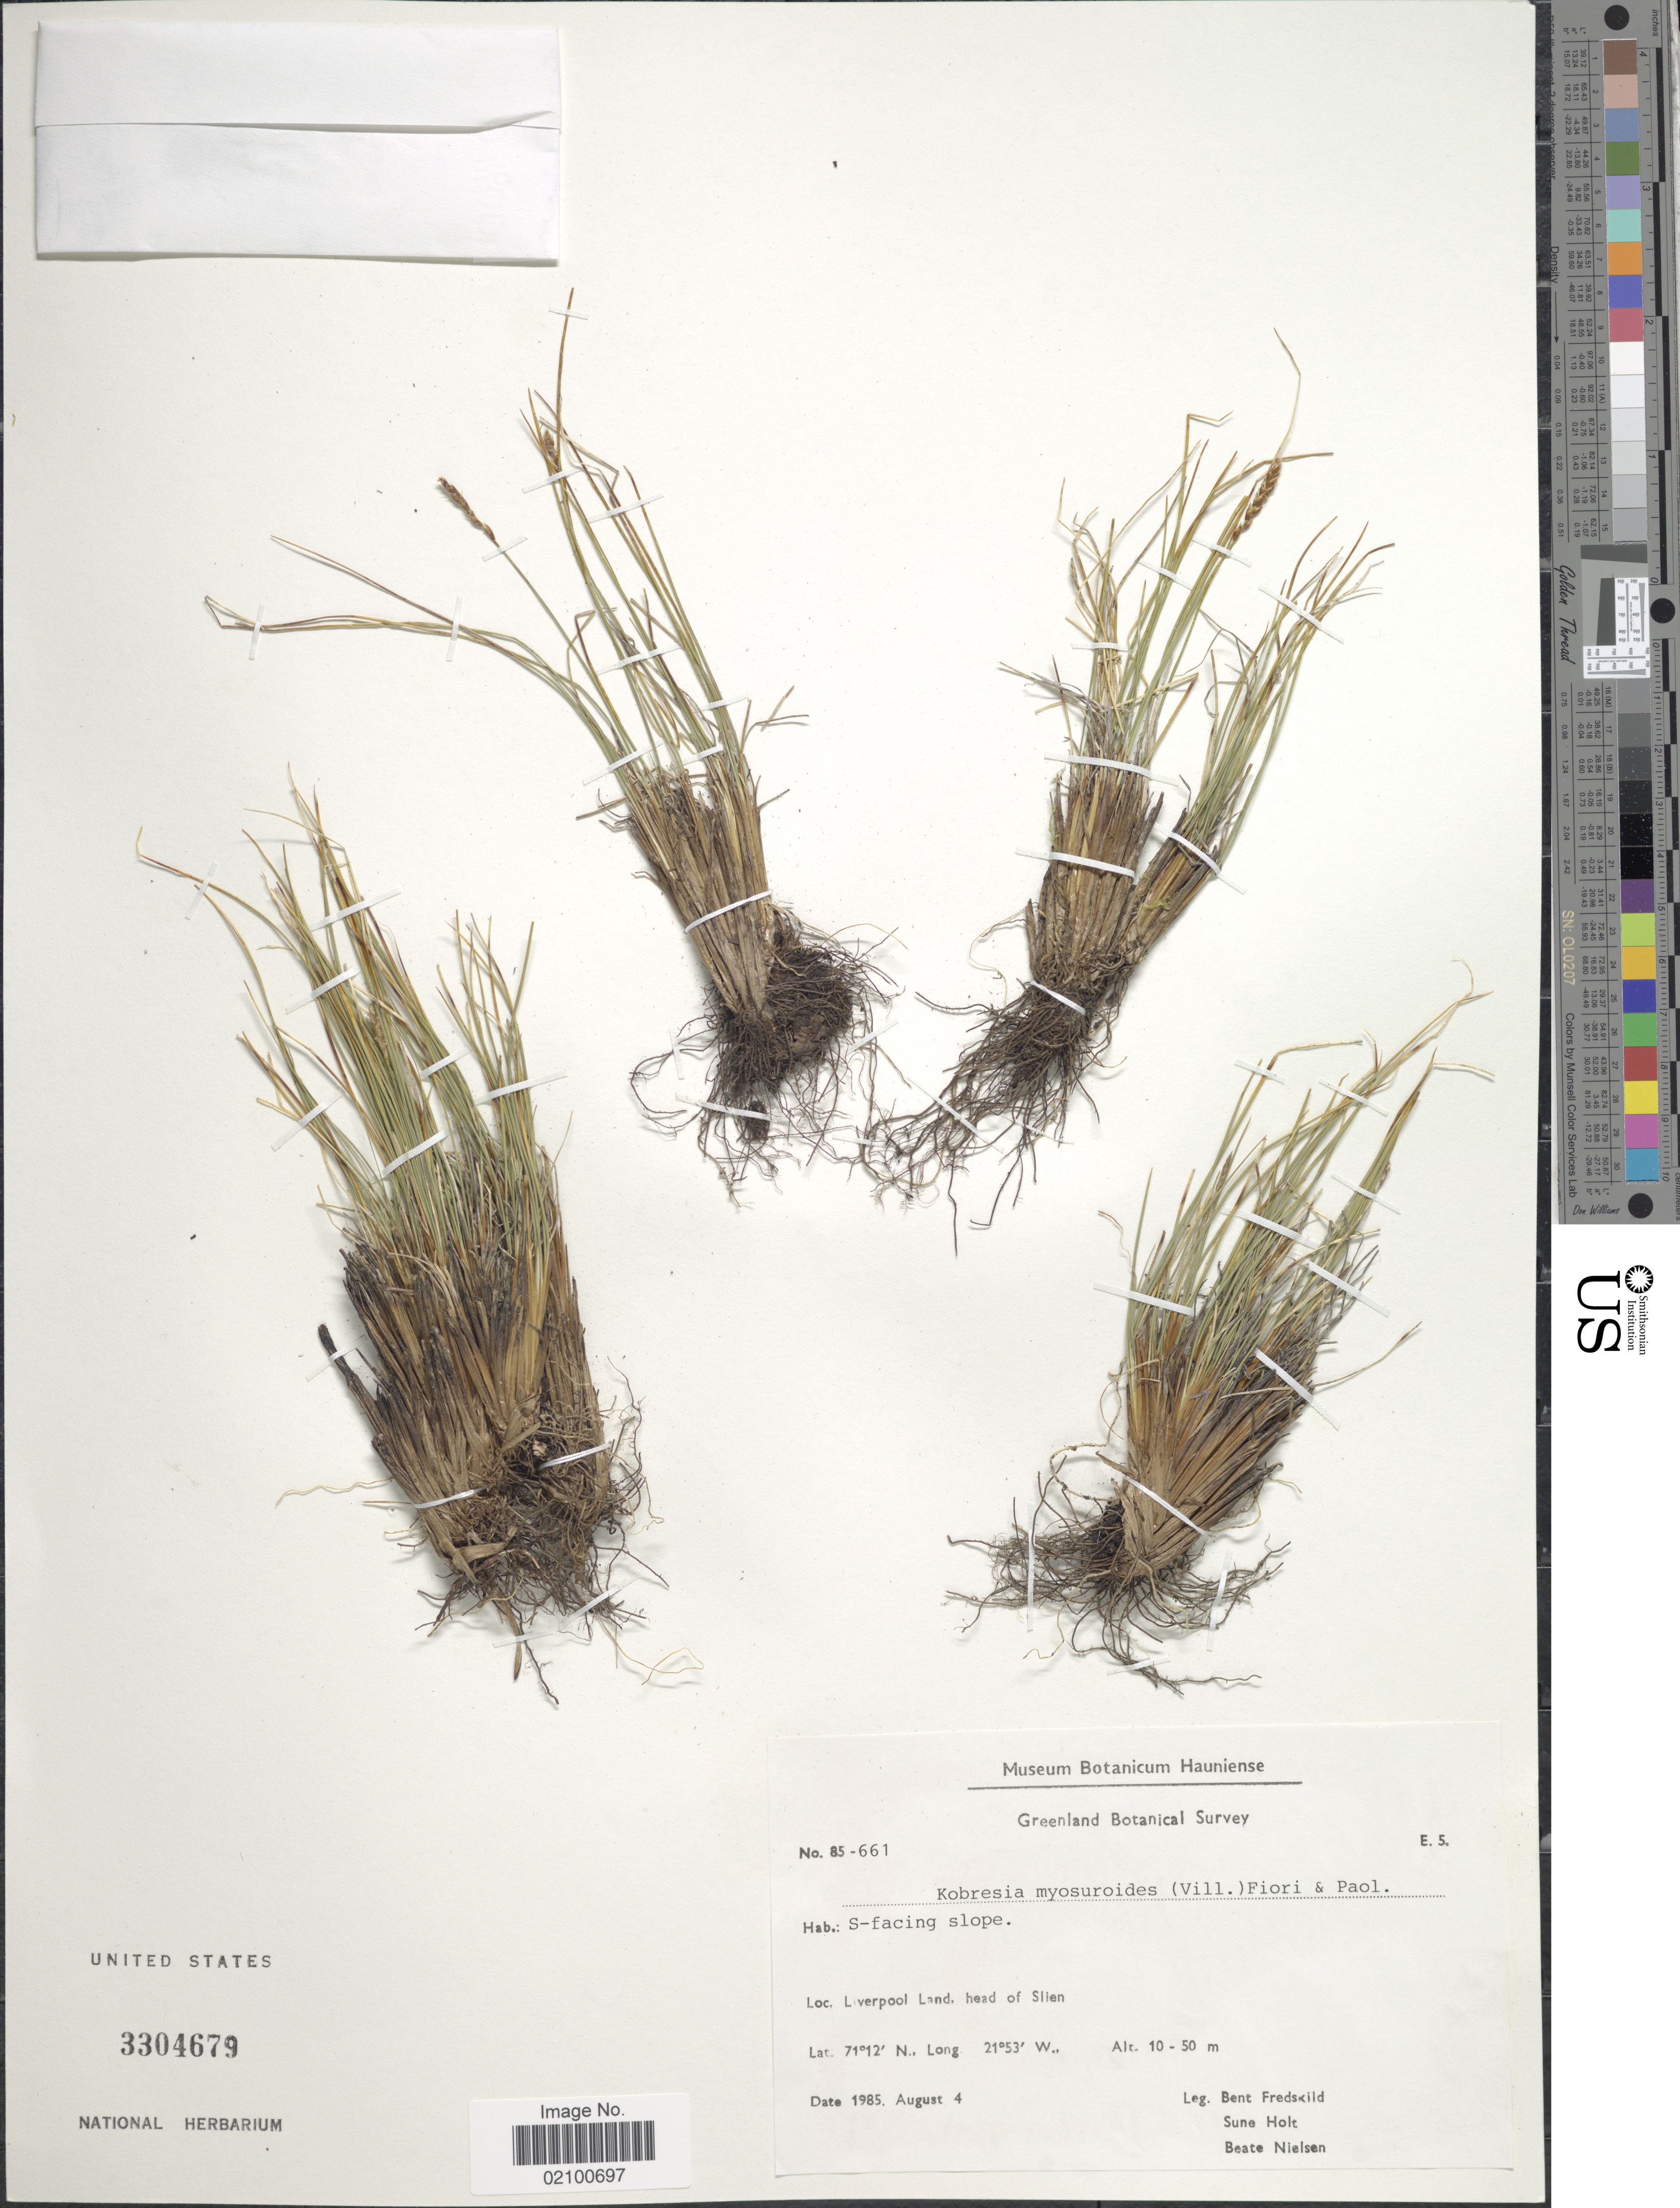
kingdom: Plantae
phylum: Tracheophyta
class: Liliopsida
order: Poales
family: Cyperaceae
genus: Carex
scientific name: Carex myosuroides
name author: Vill.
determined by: Strong, M. T., (US), Smithsonian Institution - National Museum of Natural History (UNITED STATES)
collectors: B. Fredskild, S. Holt & B. Nielsen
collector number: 85-661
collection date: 1985-08-04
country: Greenland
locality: Liverpool Land, head of Slien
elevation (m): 10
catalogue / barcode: US 3304679